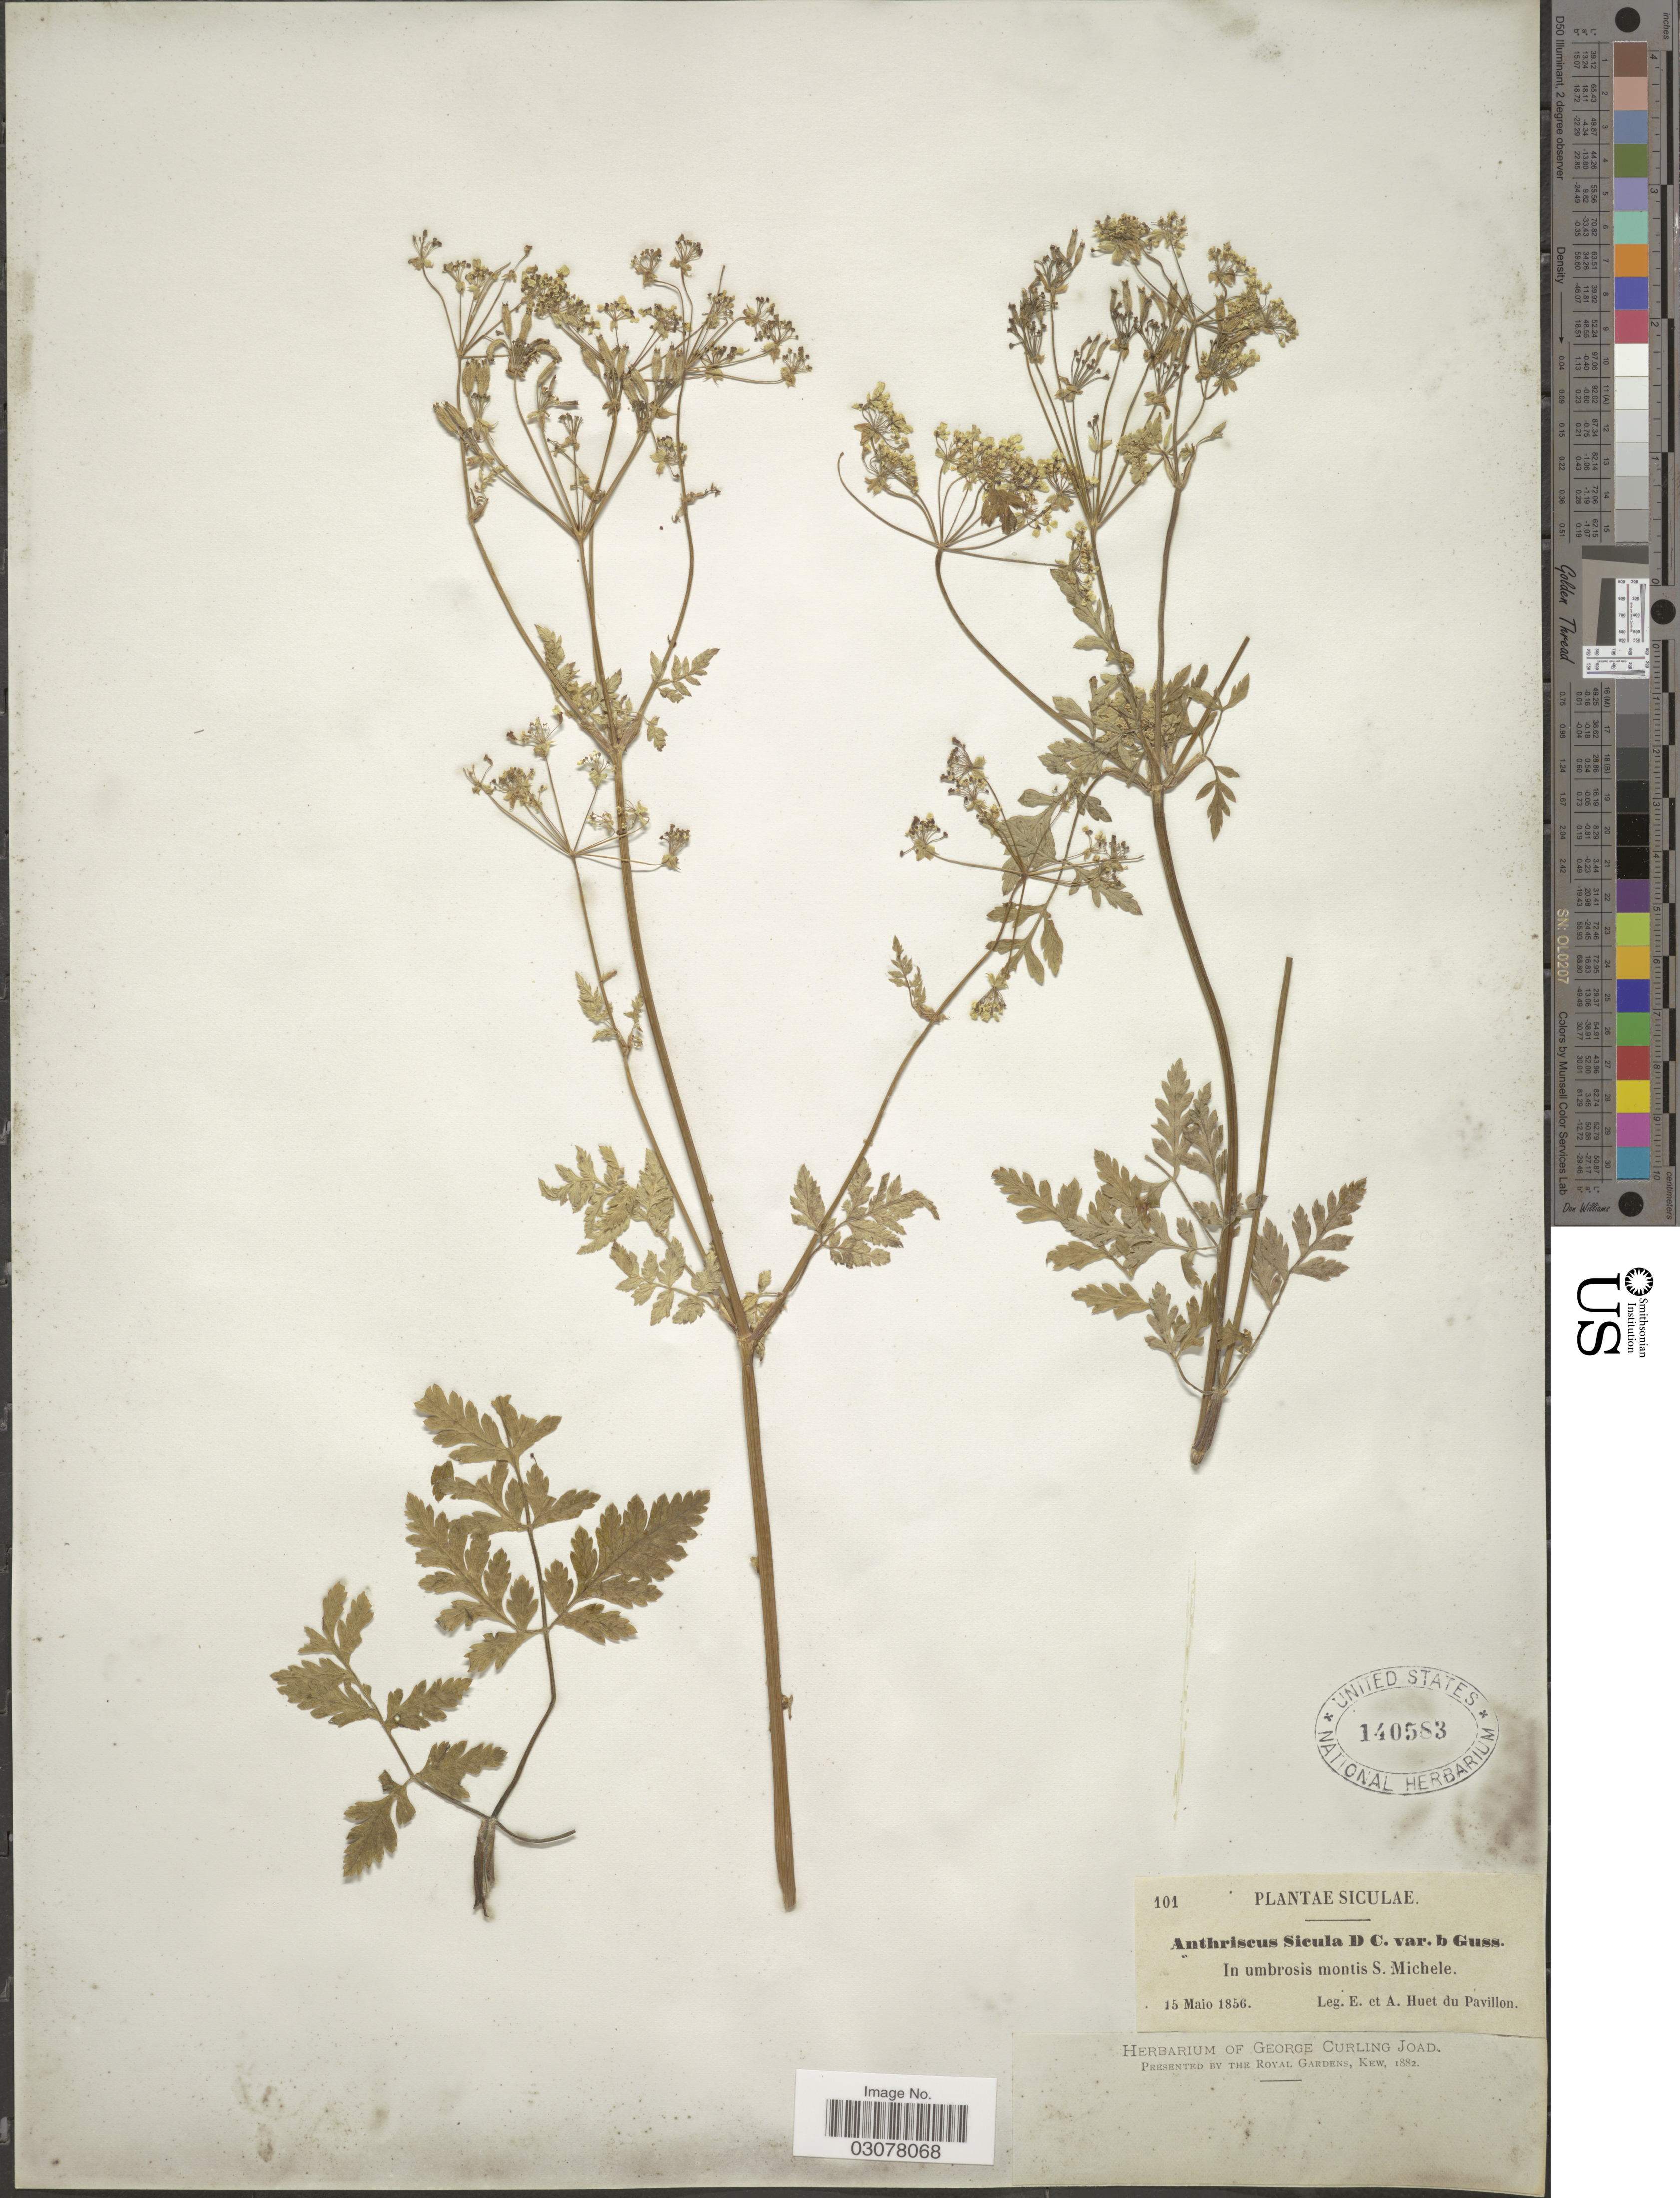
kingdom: Plantae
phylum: Tracheophyta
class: Magnoliopsida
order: Apiales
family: Apiaceae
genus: Anthriscus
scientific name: Anthriscus sylvestris subsp. nemorosa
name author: (L.) Hoffm.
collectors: E. Huet du Pavillon & A. Huet du Pavillon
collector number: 101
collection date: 1856-05-15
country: Italy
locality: Siculae. Montis S. Michele.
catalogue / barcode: US 140583